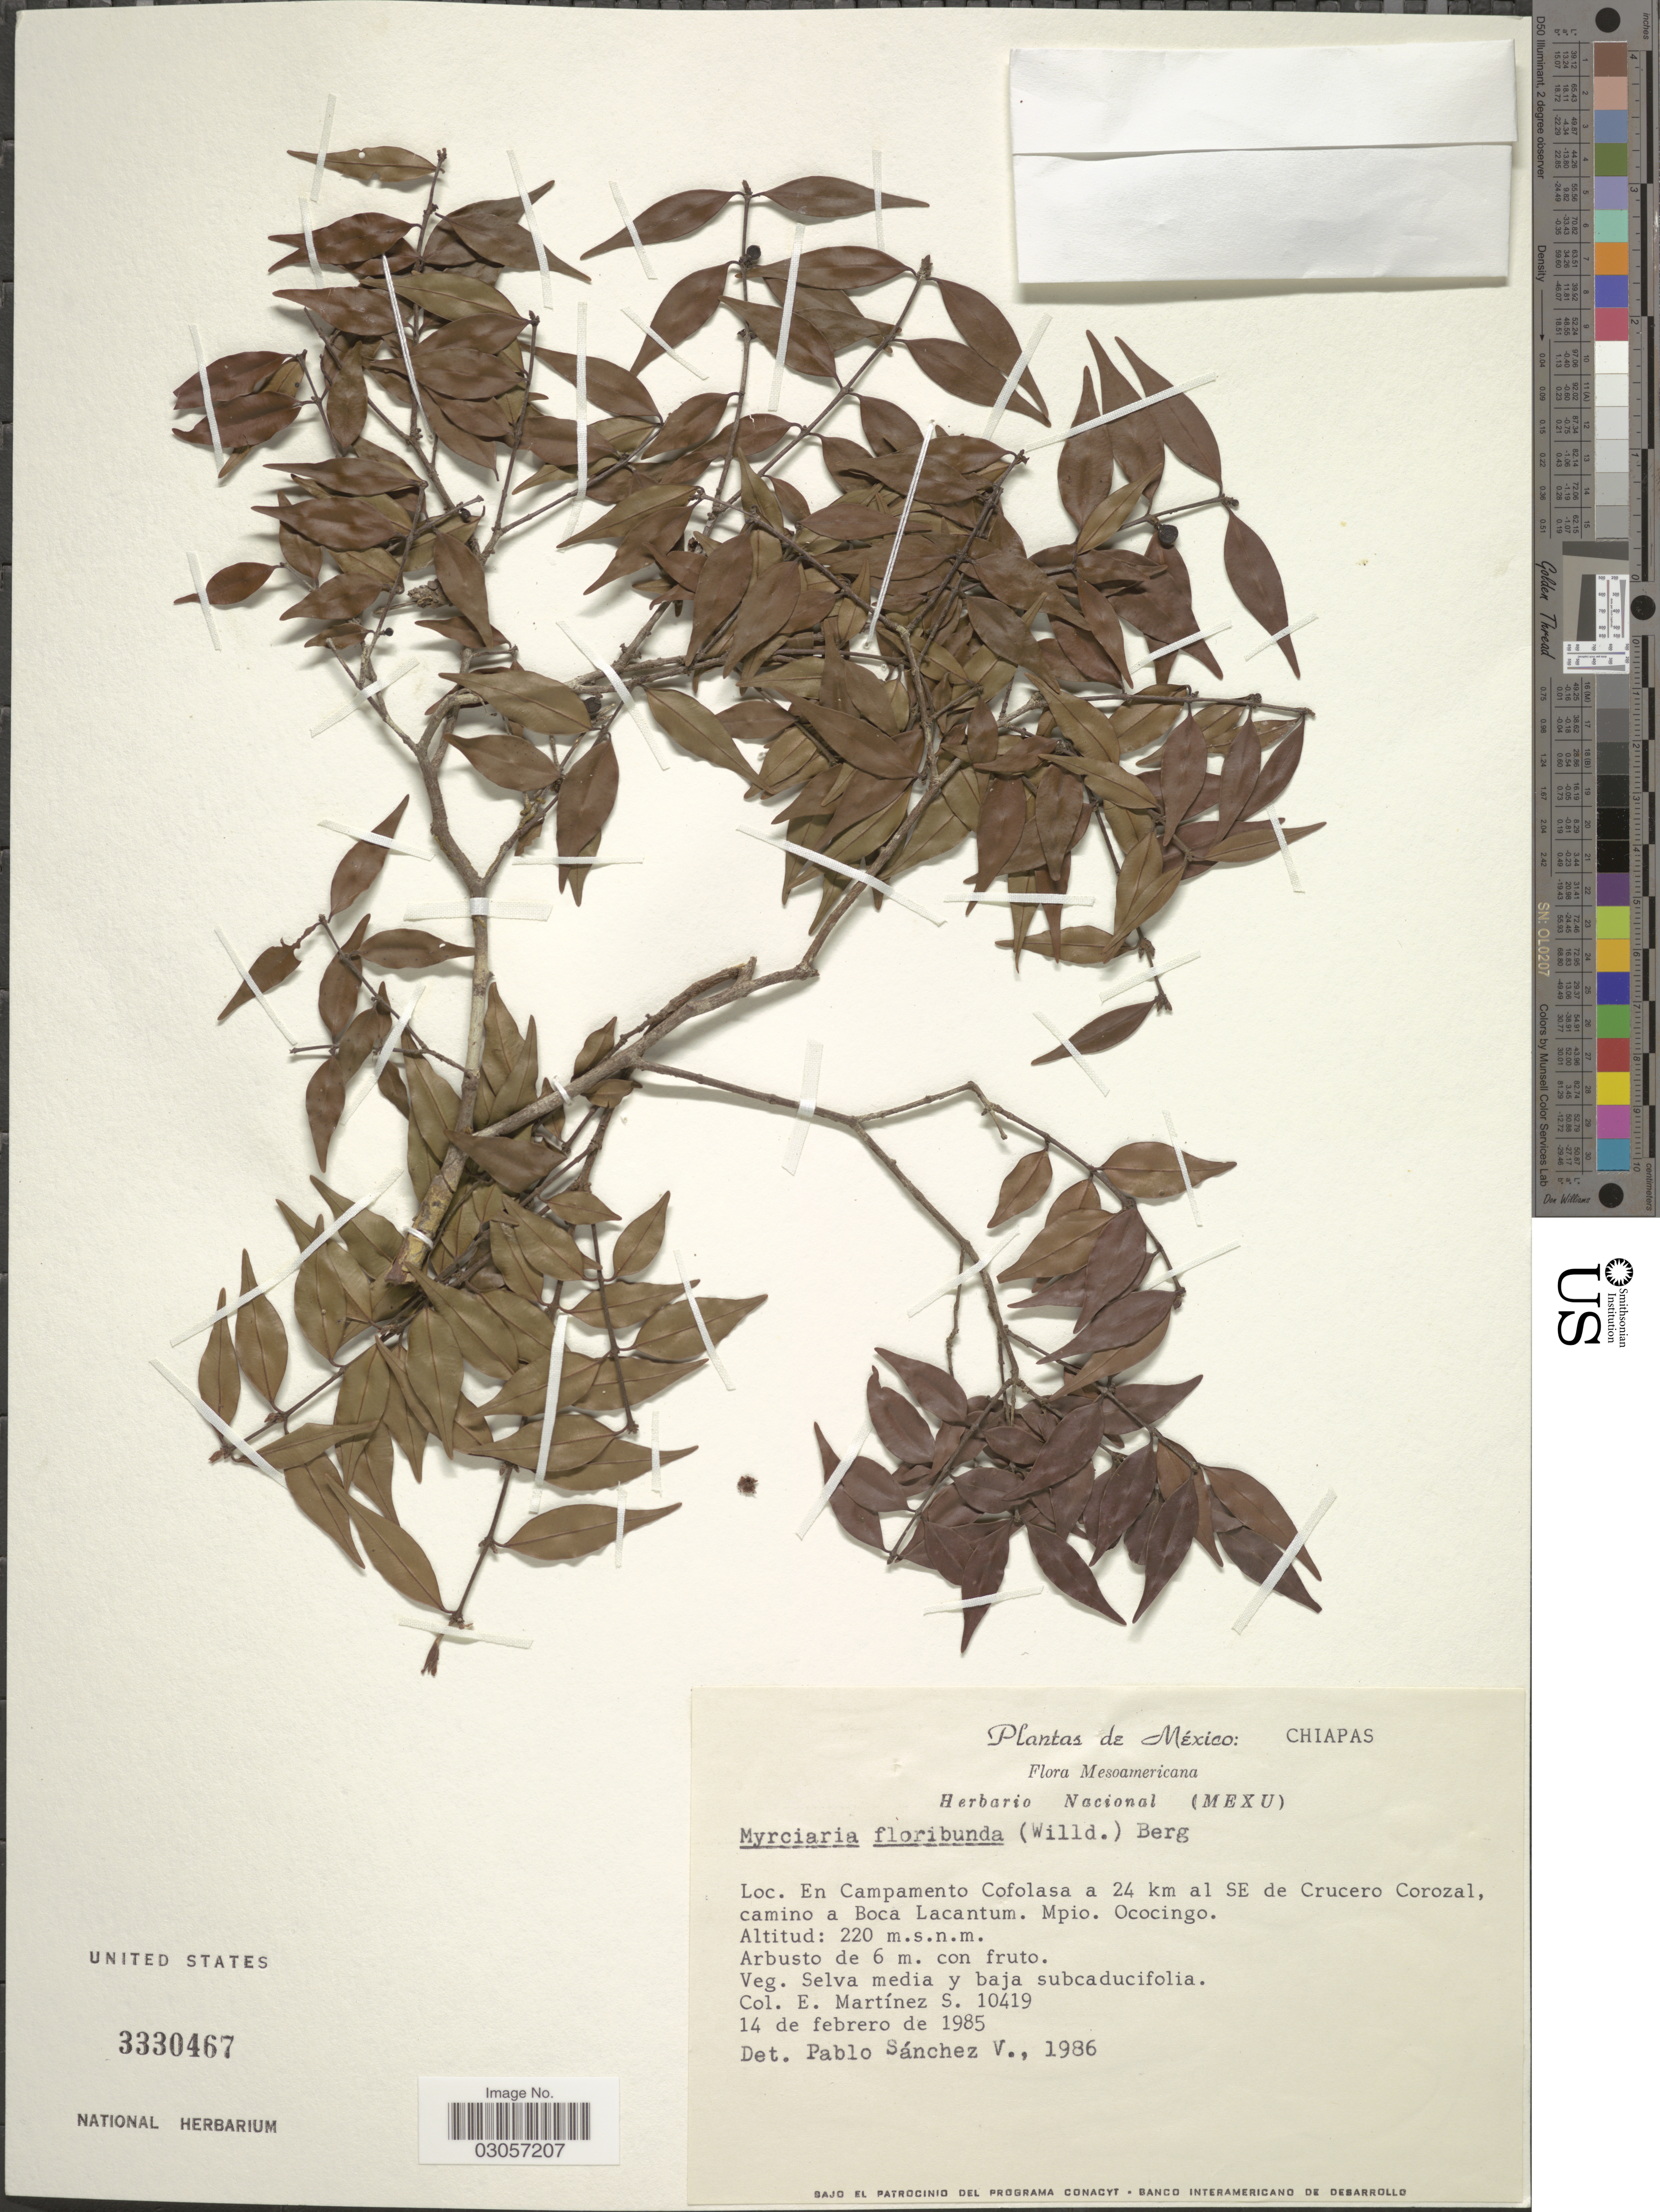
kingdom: Plantae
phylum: Tracheophyta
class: Magnoliopsida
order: Myrtales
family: Myrtaceae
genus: Myrciaria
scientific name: Myrciaria floribunda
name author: (H. West ex Willd.) O. Berg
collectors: E. M. Martínez S.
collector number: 10419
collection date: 1985-02-14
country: Mexico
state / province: Chiapas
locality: En Campamento Cofolasa a 24 km al SE de Crucero Corozal, camino a Boca Lacantum, Mpio. Ococingo.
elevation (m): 220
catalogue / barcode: US 3330467